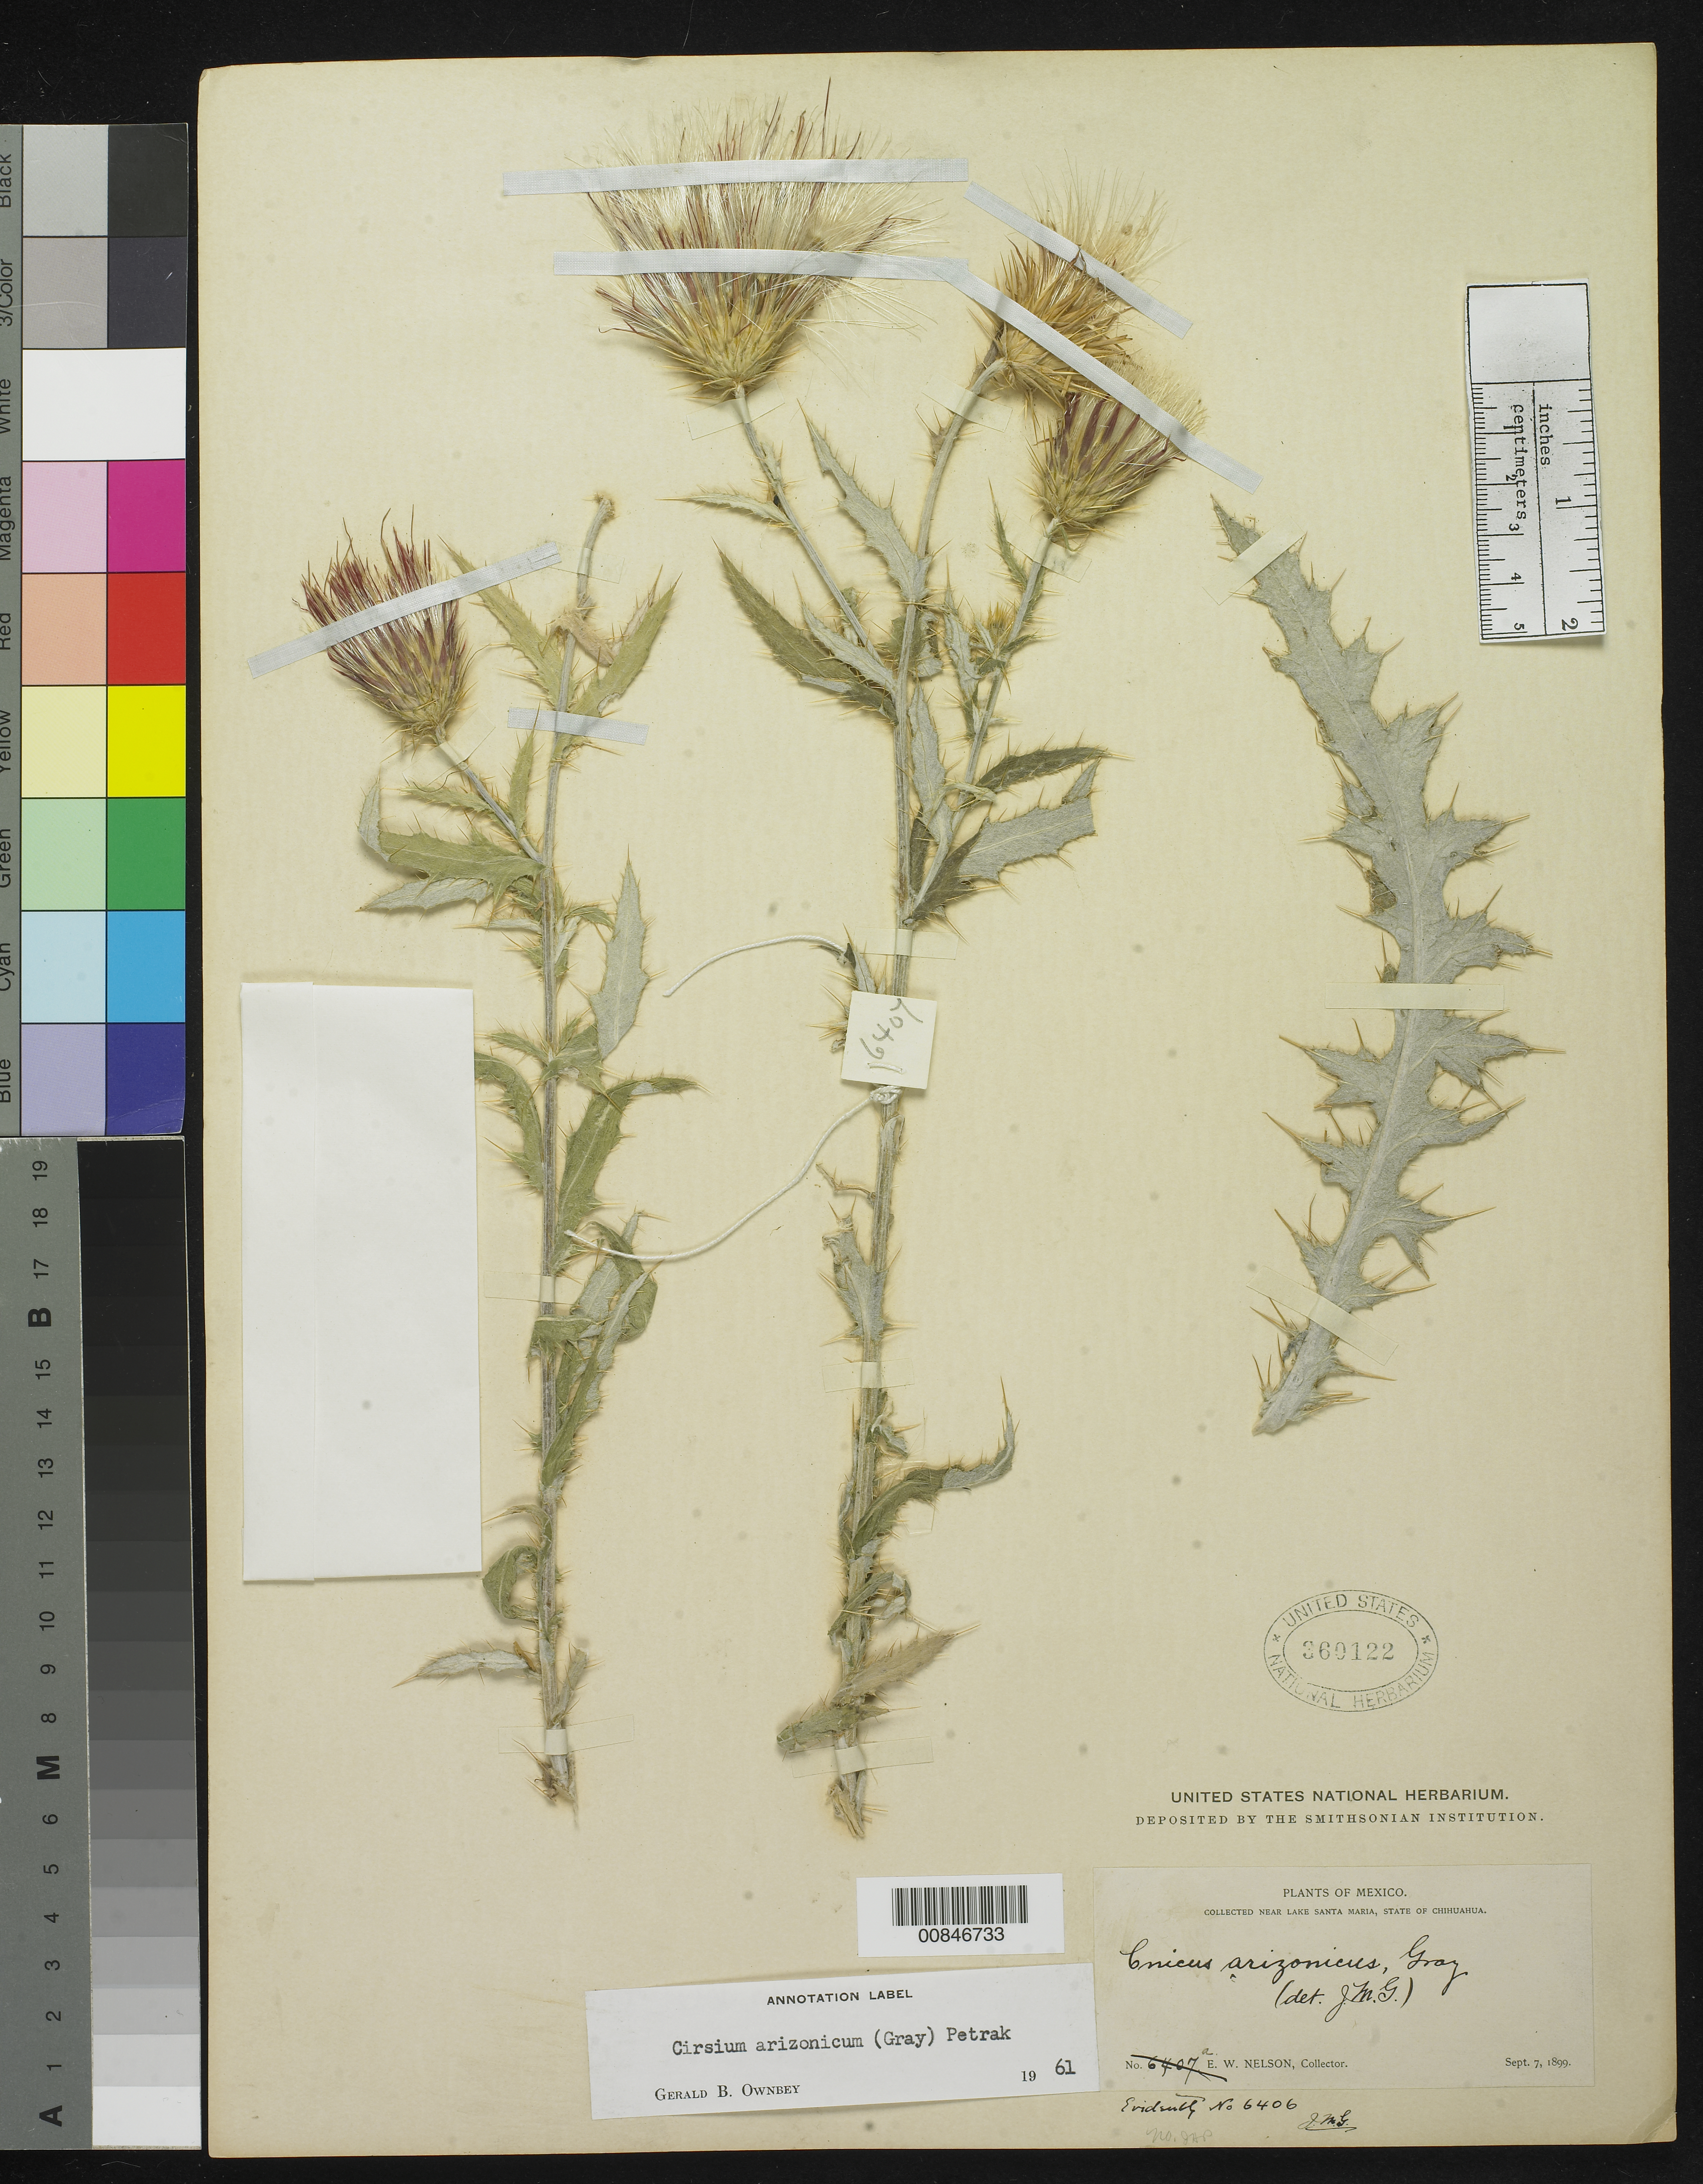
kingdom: Plantae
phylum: Tracheophyta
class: Magnoliopsida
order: Asterales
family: Asteraceae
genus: Cirsium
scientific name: Cirsium arizonicum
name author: (A. Gray) Petr.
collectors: E. W. Nelson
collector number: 6406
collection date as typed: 07 Sep 1899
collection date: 1899-09-07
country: Mexico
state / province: Chihuahua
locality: Near Lake Santa Maria, Chihuahua.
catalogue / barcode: US 360122